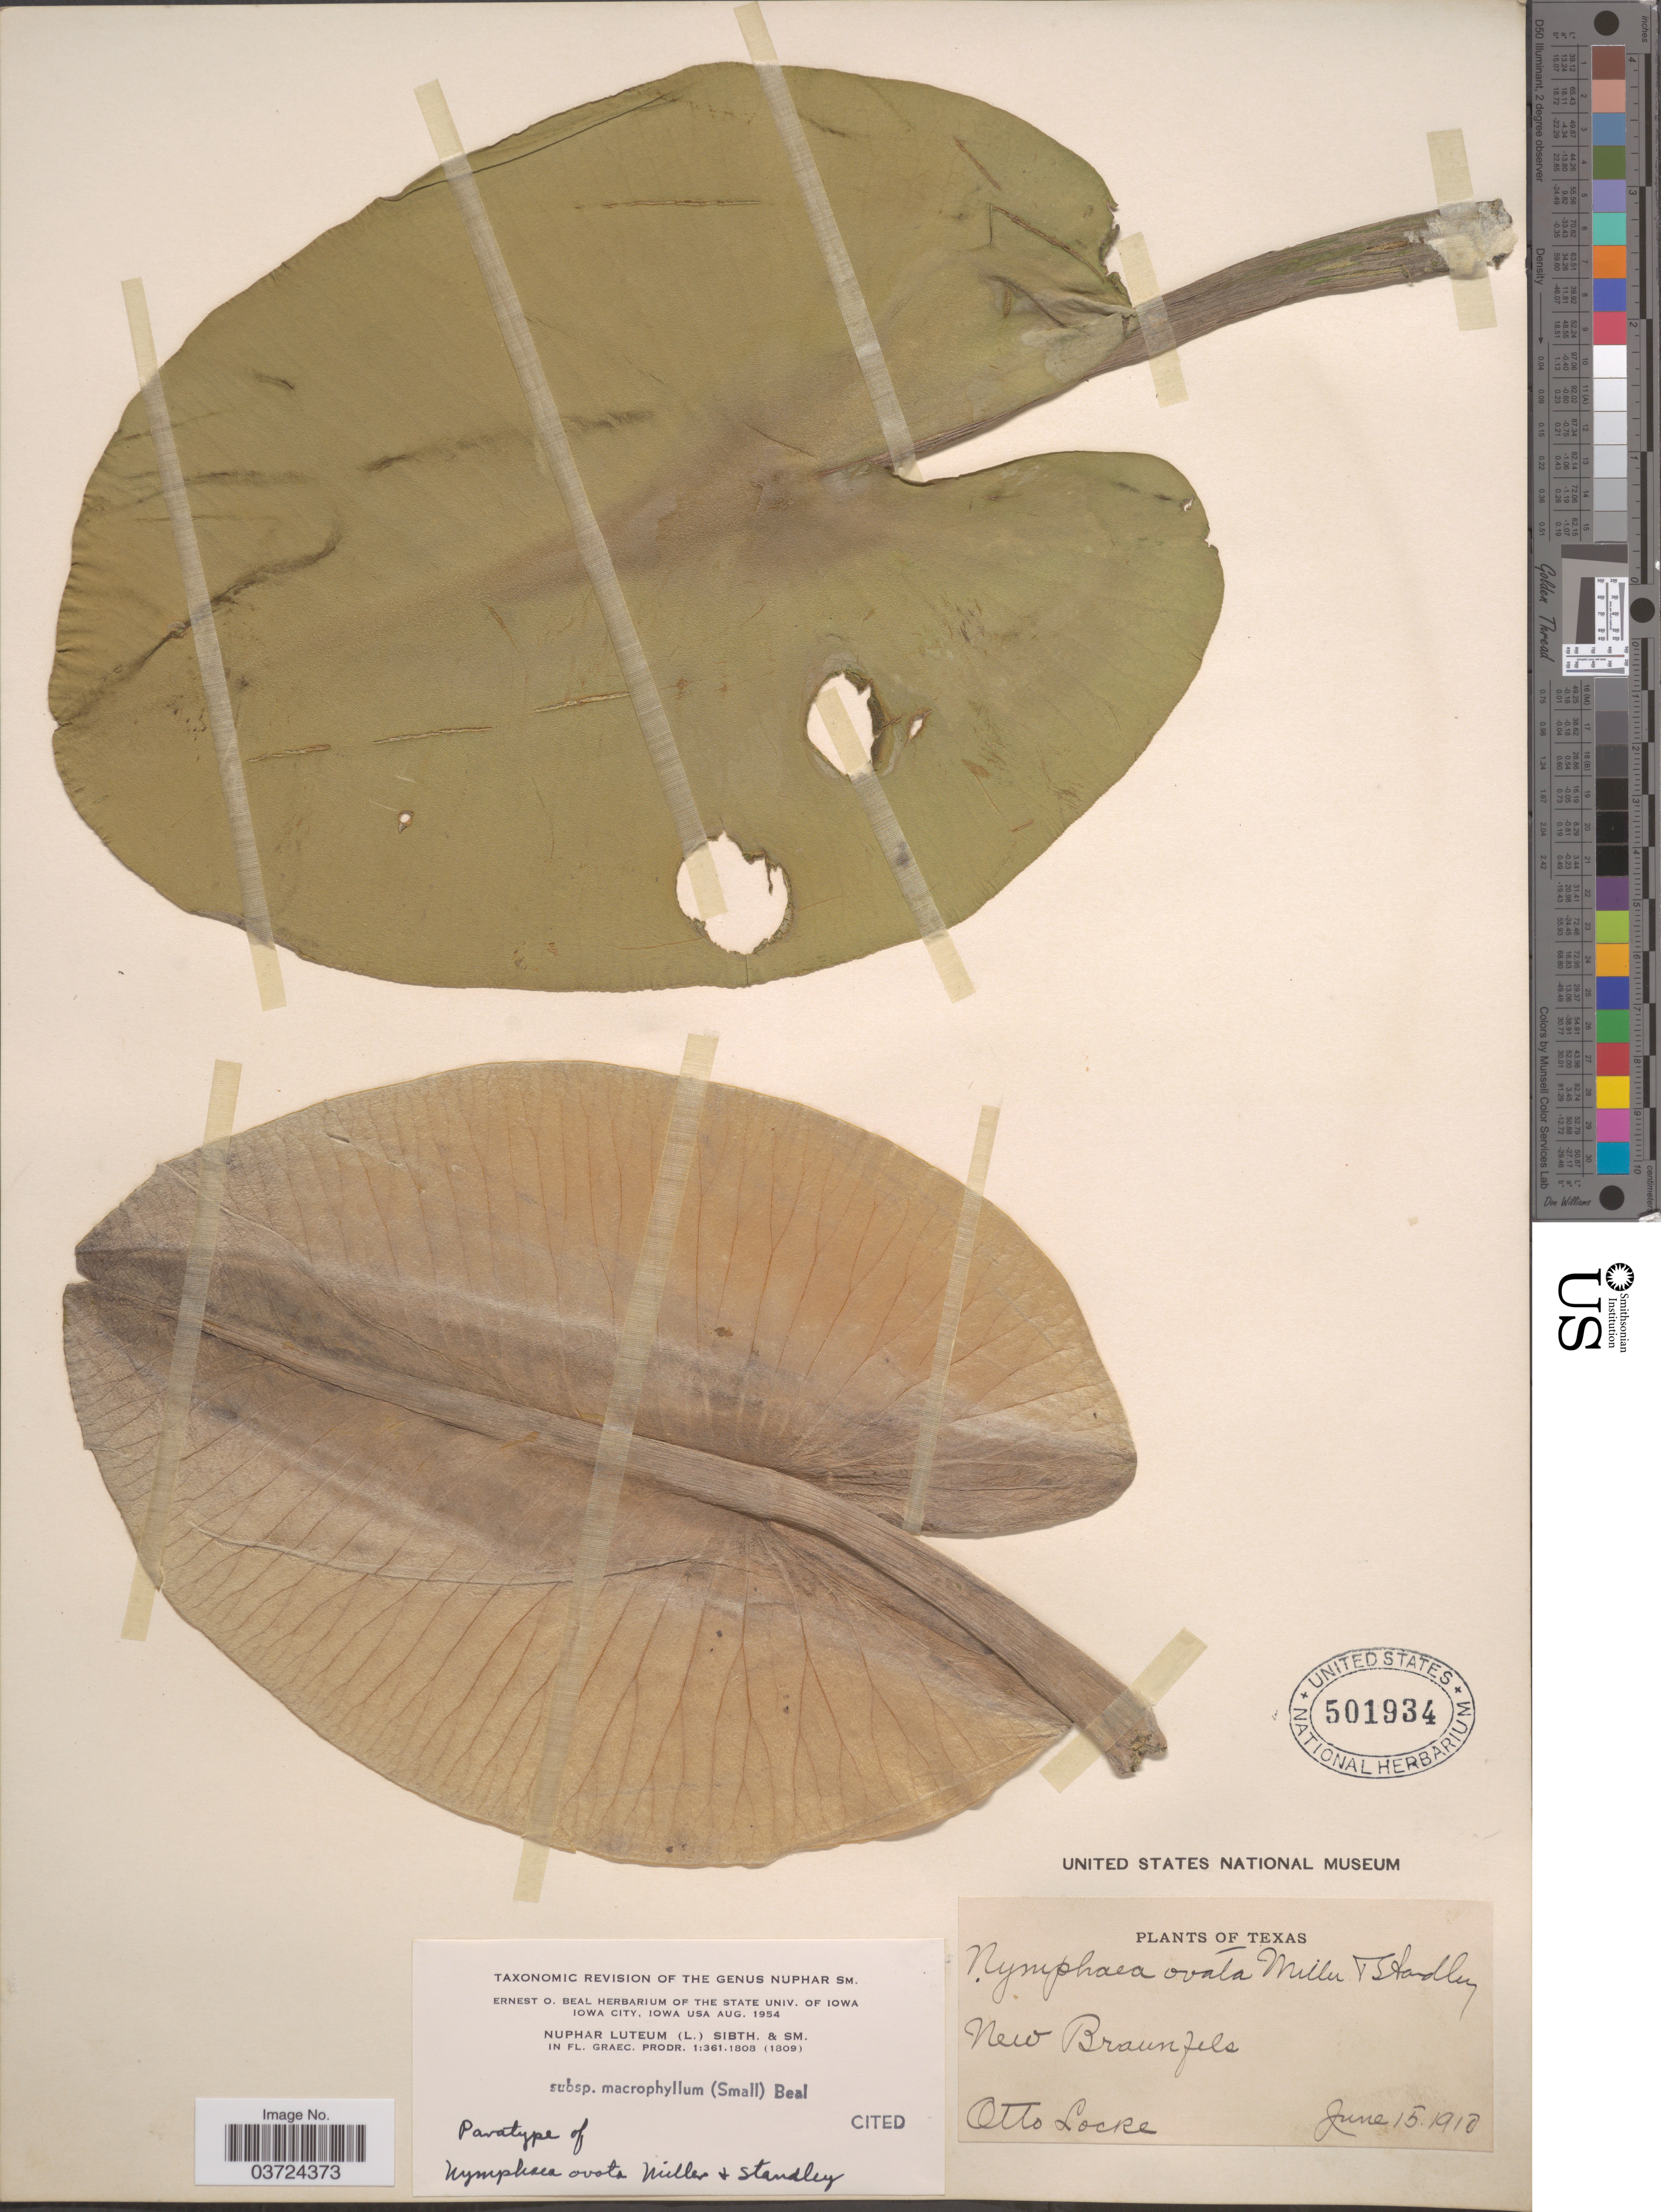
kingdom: Plantae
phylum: Tracheophyta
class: Magnoliopsida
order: Nymphaeales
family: Nymphaeaceae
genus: Nuphar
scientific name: Nuphar advena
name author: (Aiton) W.T. Aiton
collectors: O. Locke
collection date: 1910-06-15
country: United States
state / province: Texas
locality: New Braunfels.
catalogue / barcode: US 501934